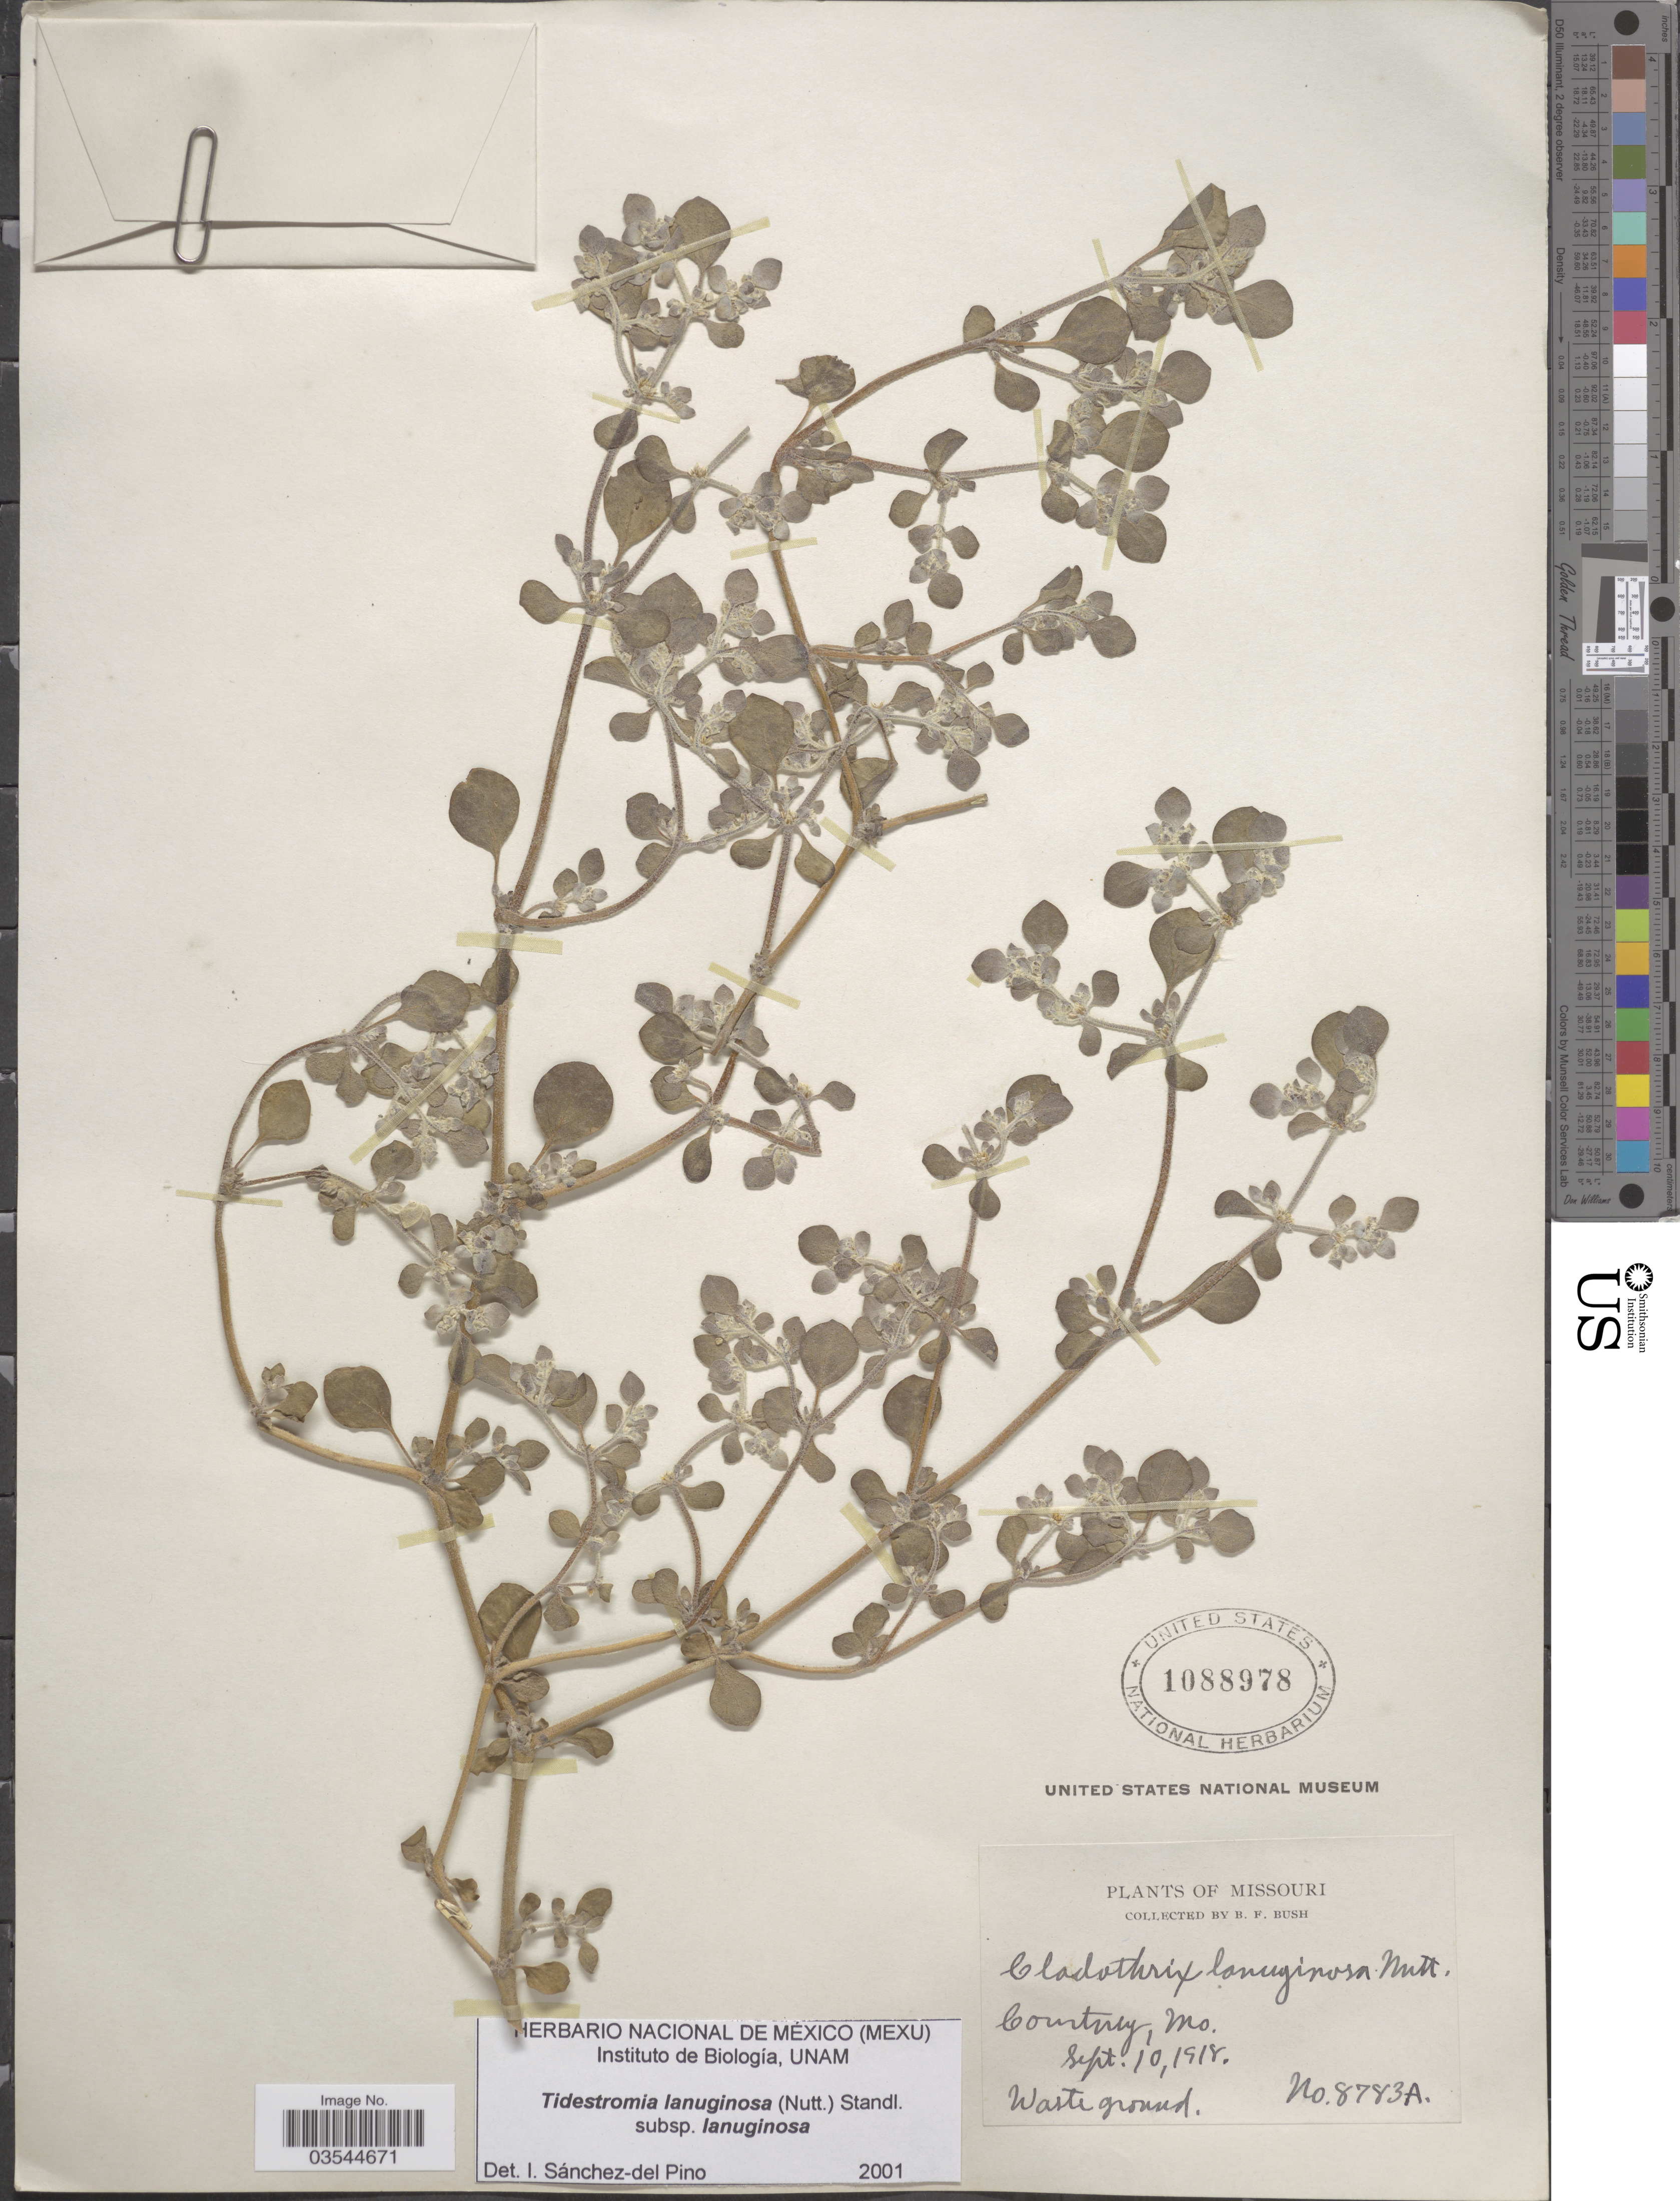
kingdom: Plantae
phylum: Tracheophyta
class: Magnoliopsida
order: Caryophyllales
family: Amaranthaceae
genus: Tidestromia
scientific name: Tidestromia lanuginosa subsp. lanuginosa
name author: (Nutt.) Standl.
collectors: B. F. Bush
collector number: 8783A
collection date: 1918-09-10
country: United States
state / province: Missouri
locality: Courtney.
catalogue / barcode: US 1088978